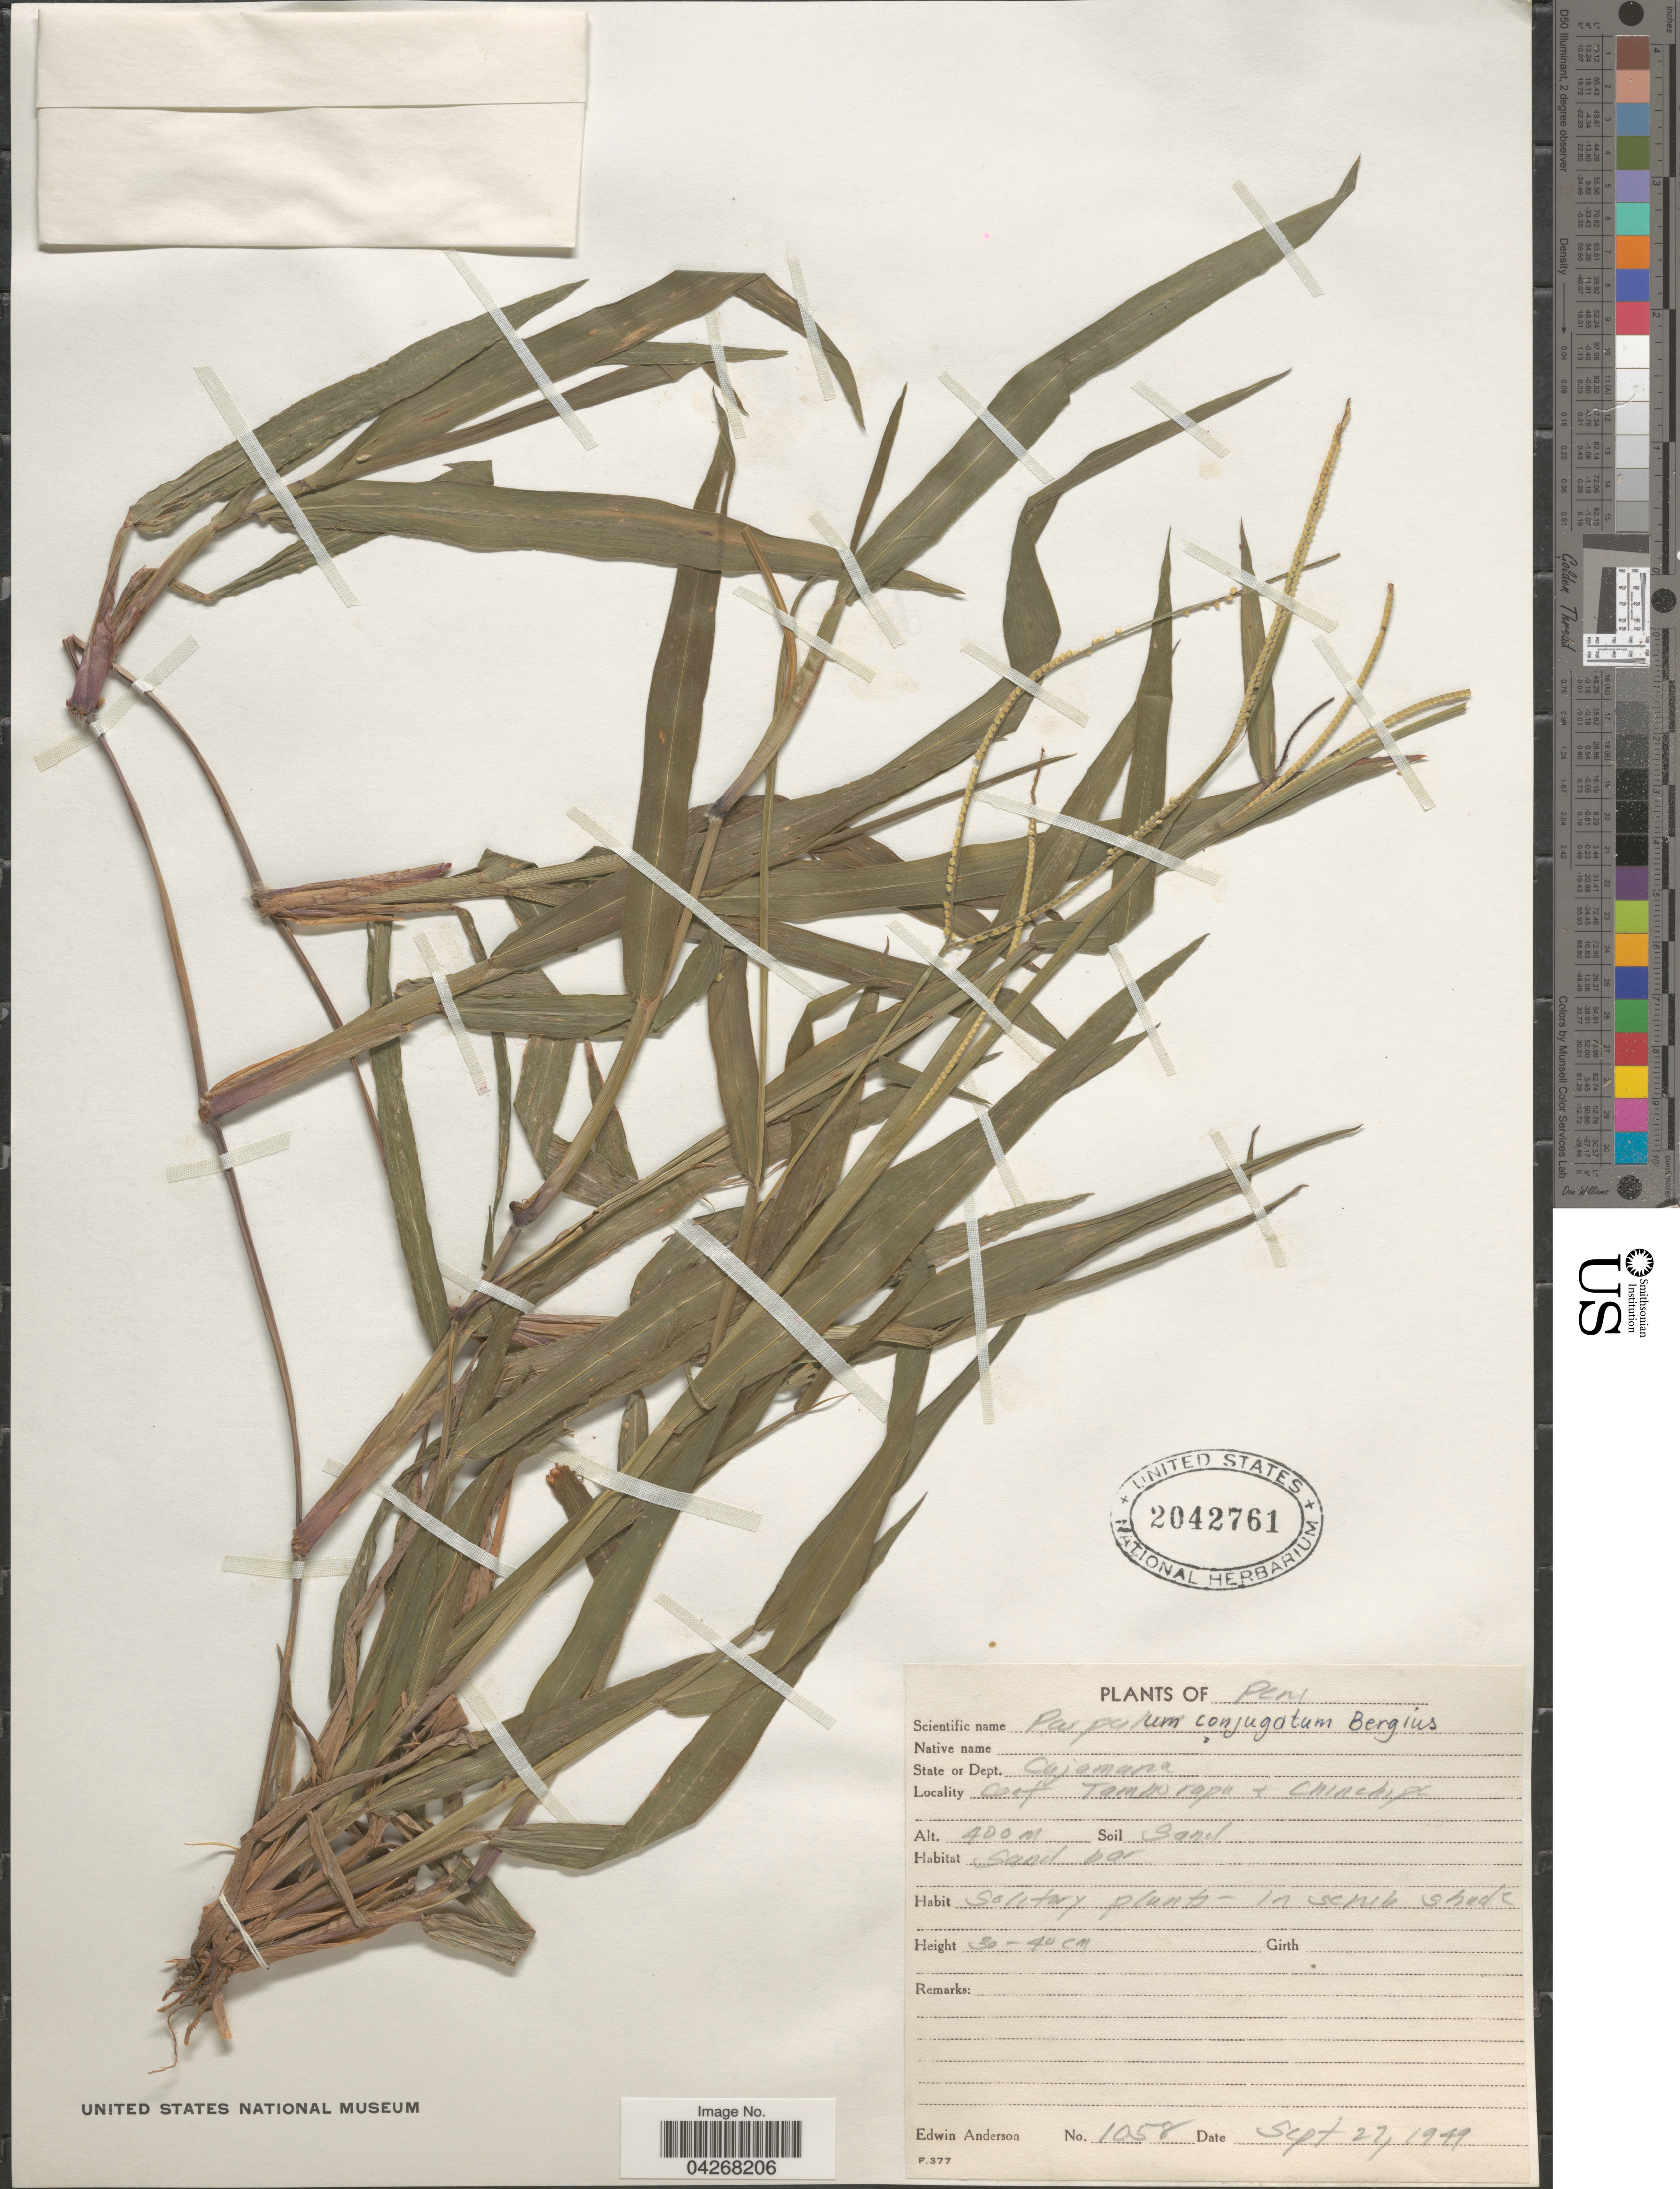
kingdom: Plantae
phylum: Tracheophyta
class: Liliopsida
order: Poales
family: Poaceae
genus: Paspalum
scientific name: Paspalum conjugatum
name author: P.J. Bergius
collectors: E. Anderson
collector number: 1058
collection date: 1949-09-27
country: Peru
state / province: Cajamarca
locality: State or Dept. Cajamarca. Conf Tamboropa & Chinchipe.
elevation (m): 400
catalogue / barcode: US 2042761